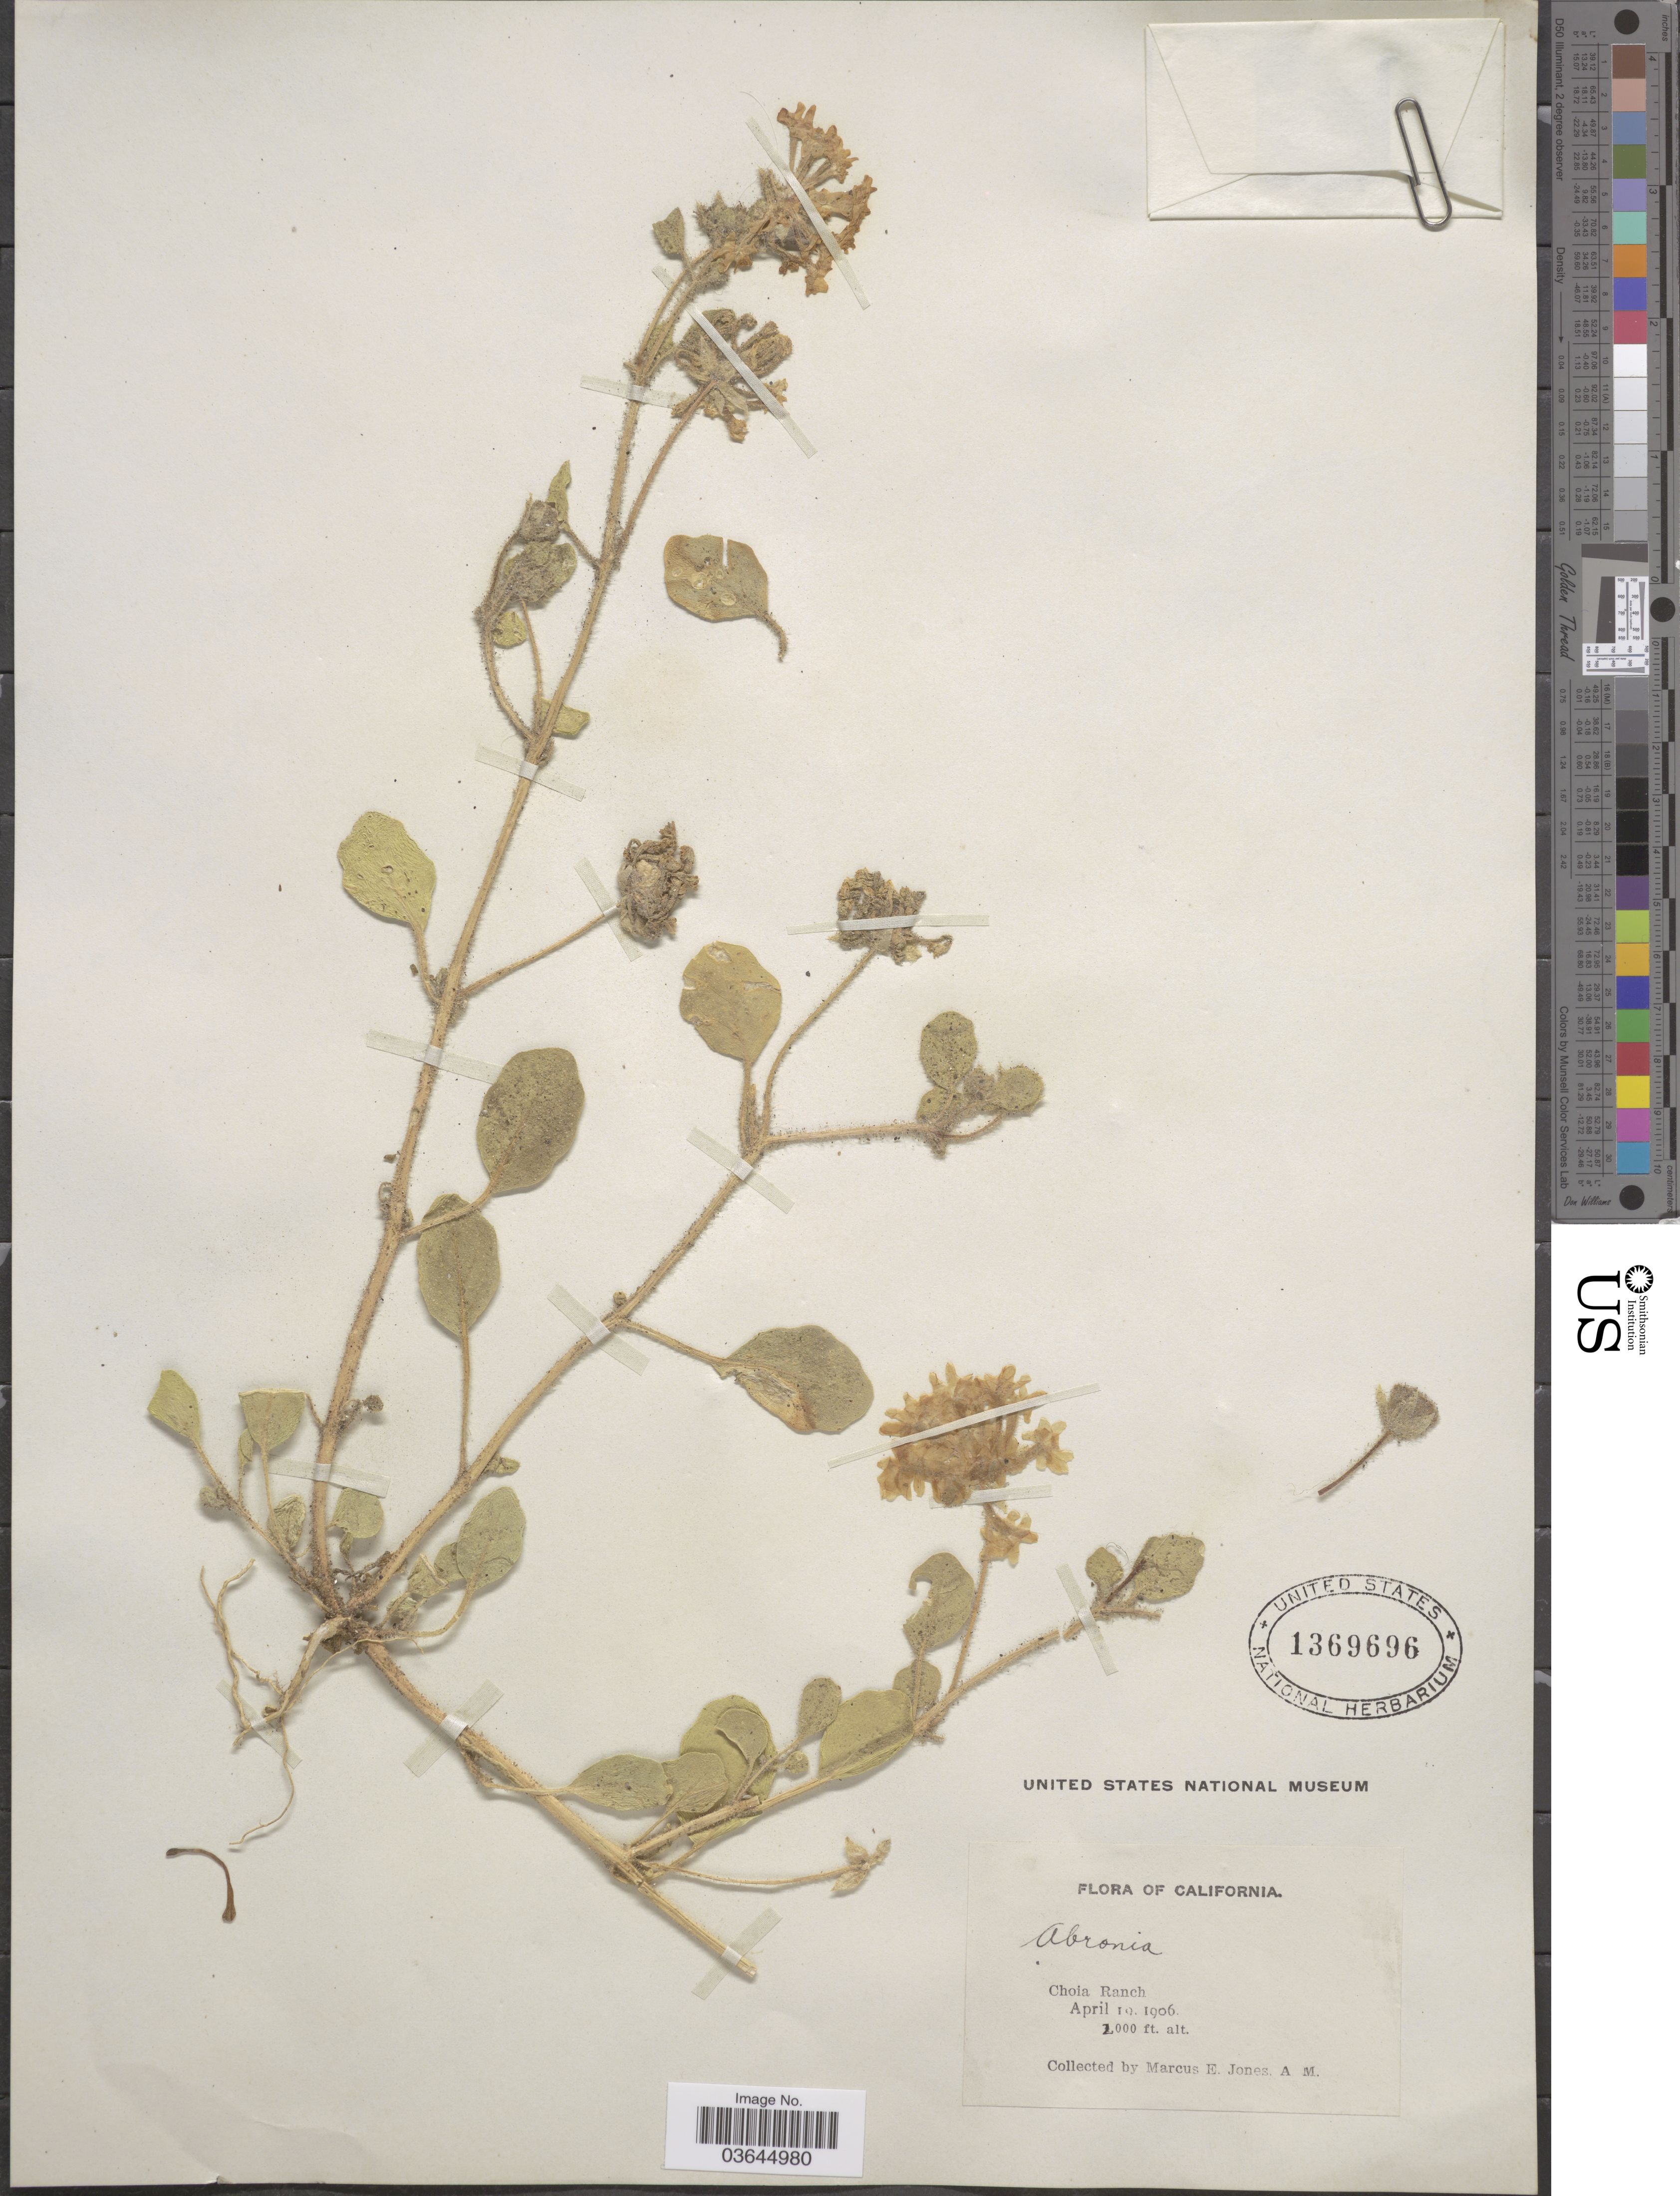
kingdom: Plantae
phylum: Tracheophyta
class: Magnoliopsida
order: Caryophyllales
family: Nyctaginaceae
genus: Abronia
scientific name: Abronia sp.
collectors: M. E. Jones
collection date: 1906-04-19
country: United States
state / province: California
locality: Choia Ranch.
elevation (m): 610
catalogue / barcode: US 1369696